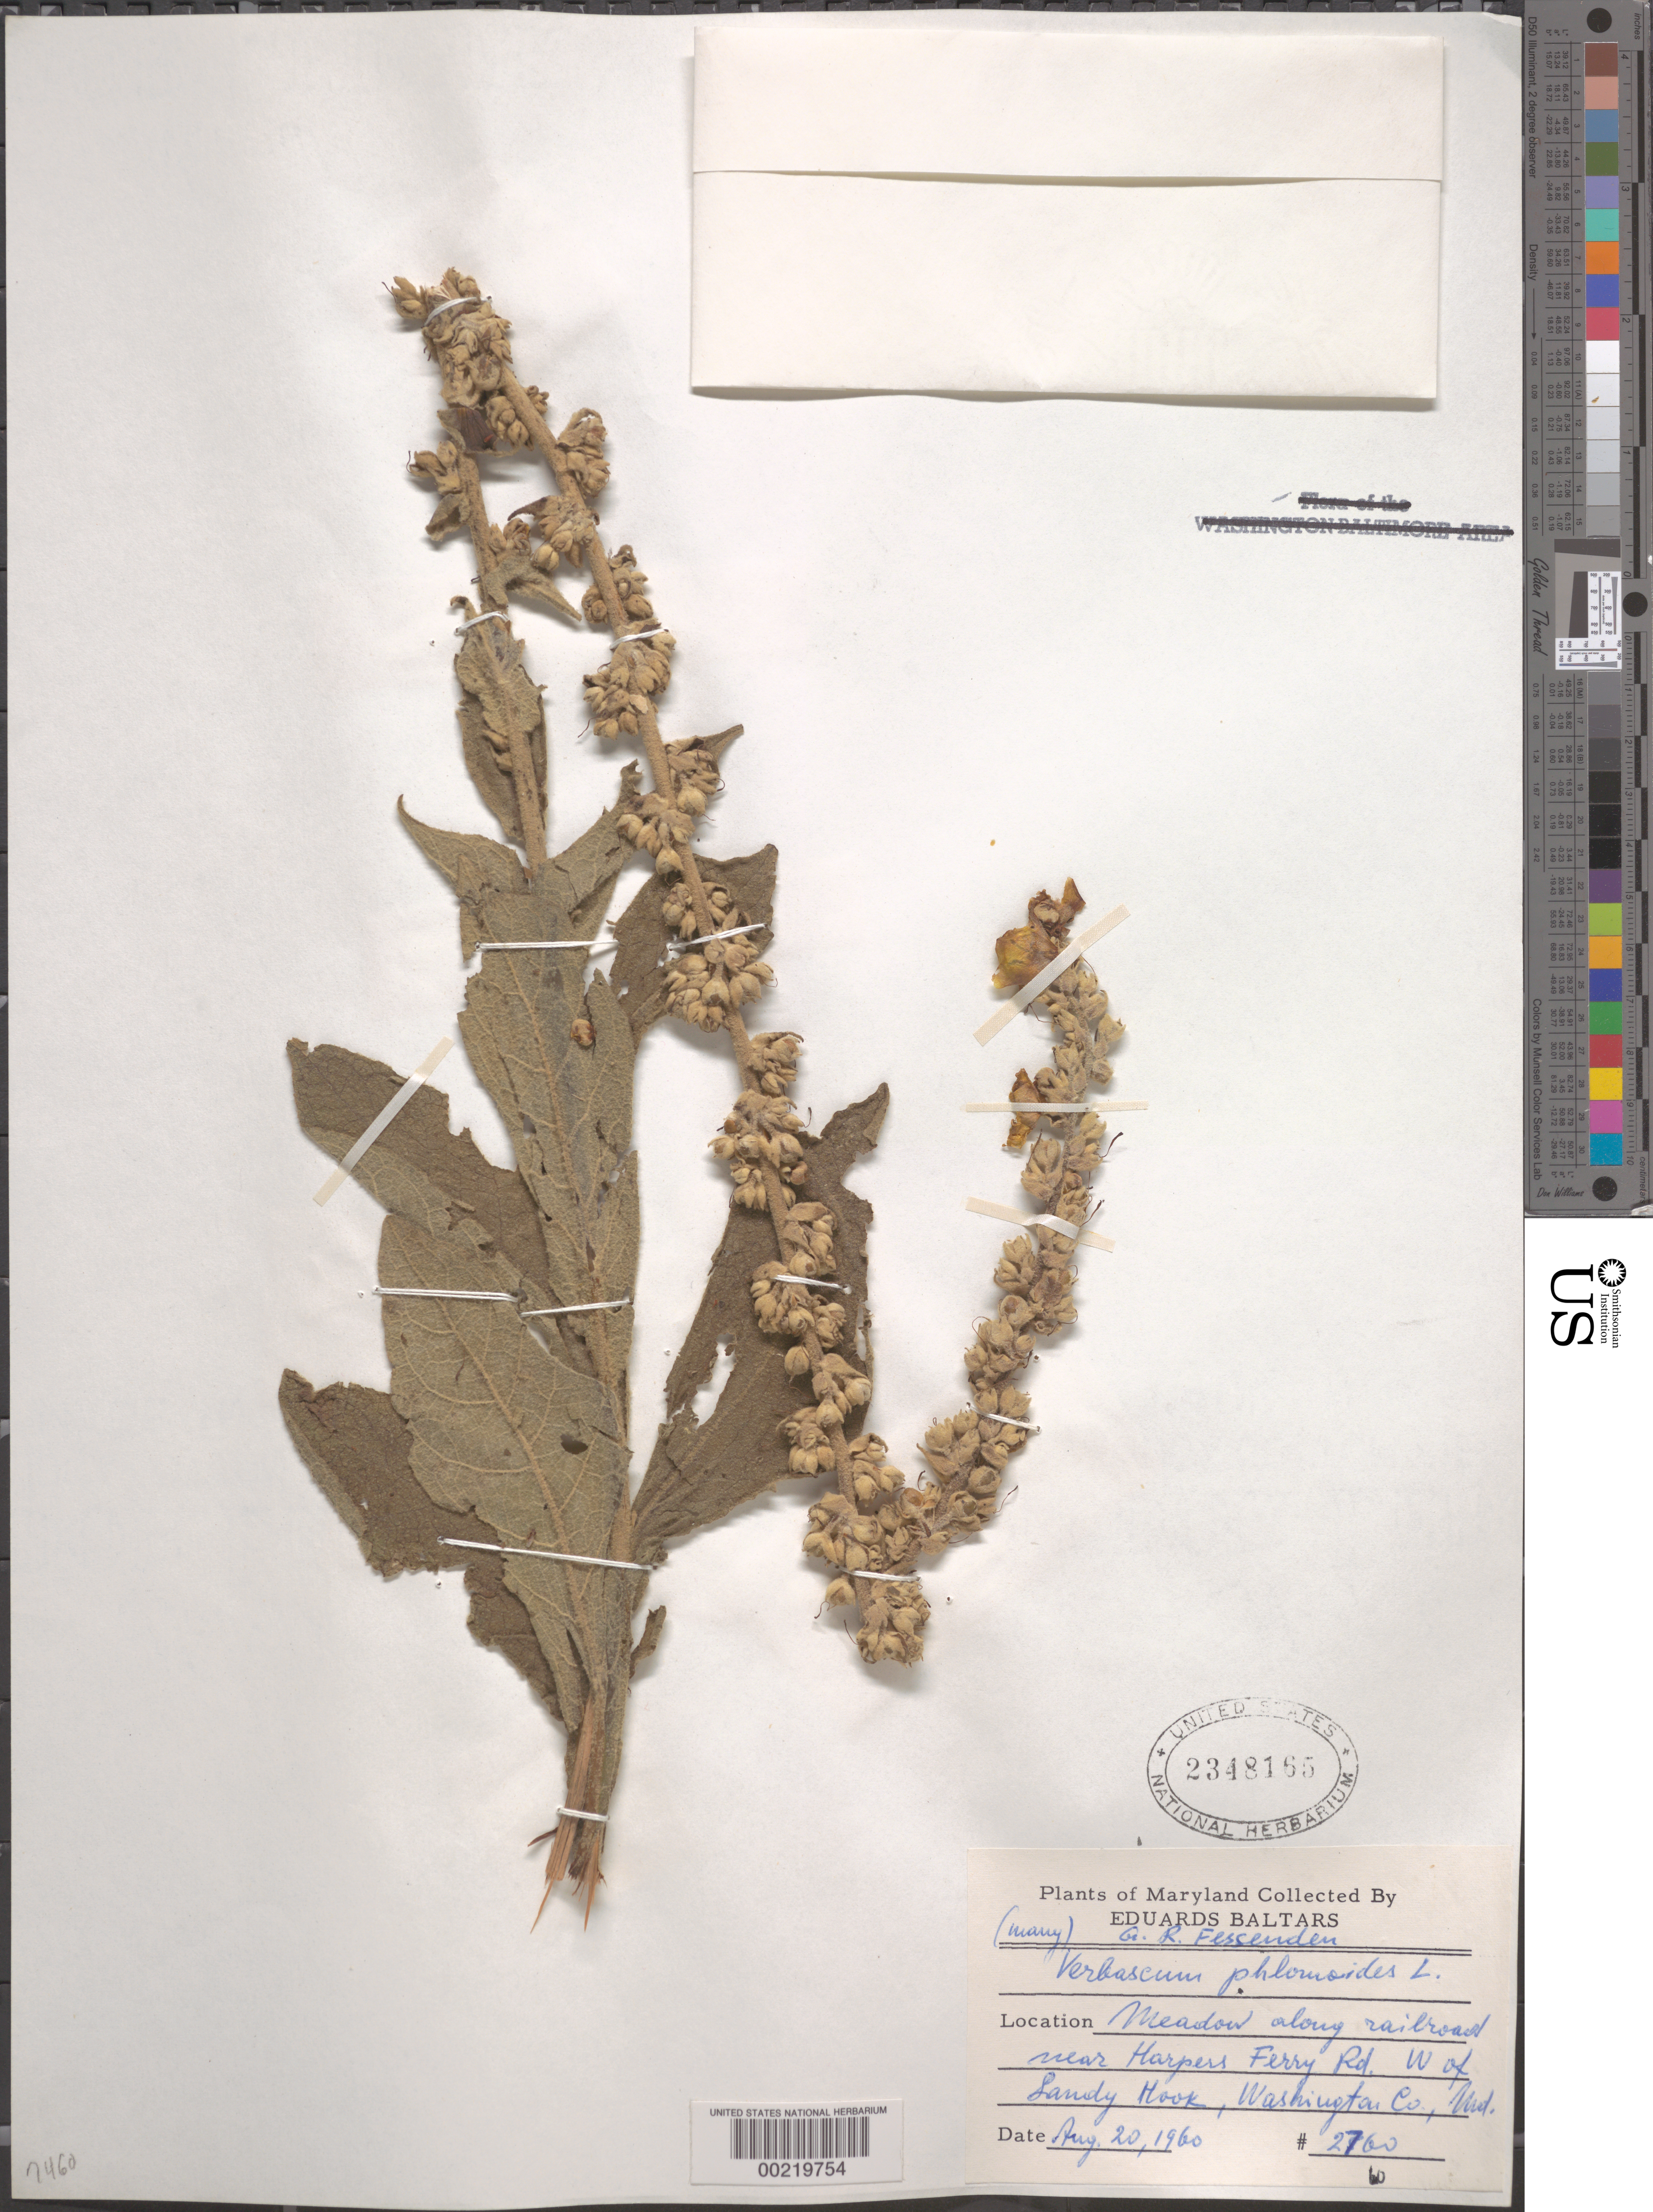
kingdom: Plantae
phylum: Tracheophyta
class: Magnoliopsida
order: Lamiales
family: Scrophulariaceae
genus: Verbascum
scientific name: Verbascum phlomoides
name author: L.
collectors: G. Fessenden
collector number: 2760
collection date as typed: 20 Aug 1960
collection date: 1960-08-20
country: United States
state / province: Maryland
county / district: Washington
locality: Near harper's ferry rd., w of sandy hook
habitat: Meadow along r.r.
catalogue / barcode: US 2348165